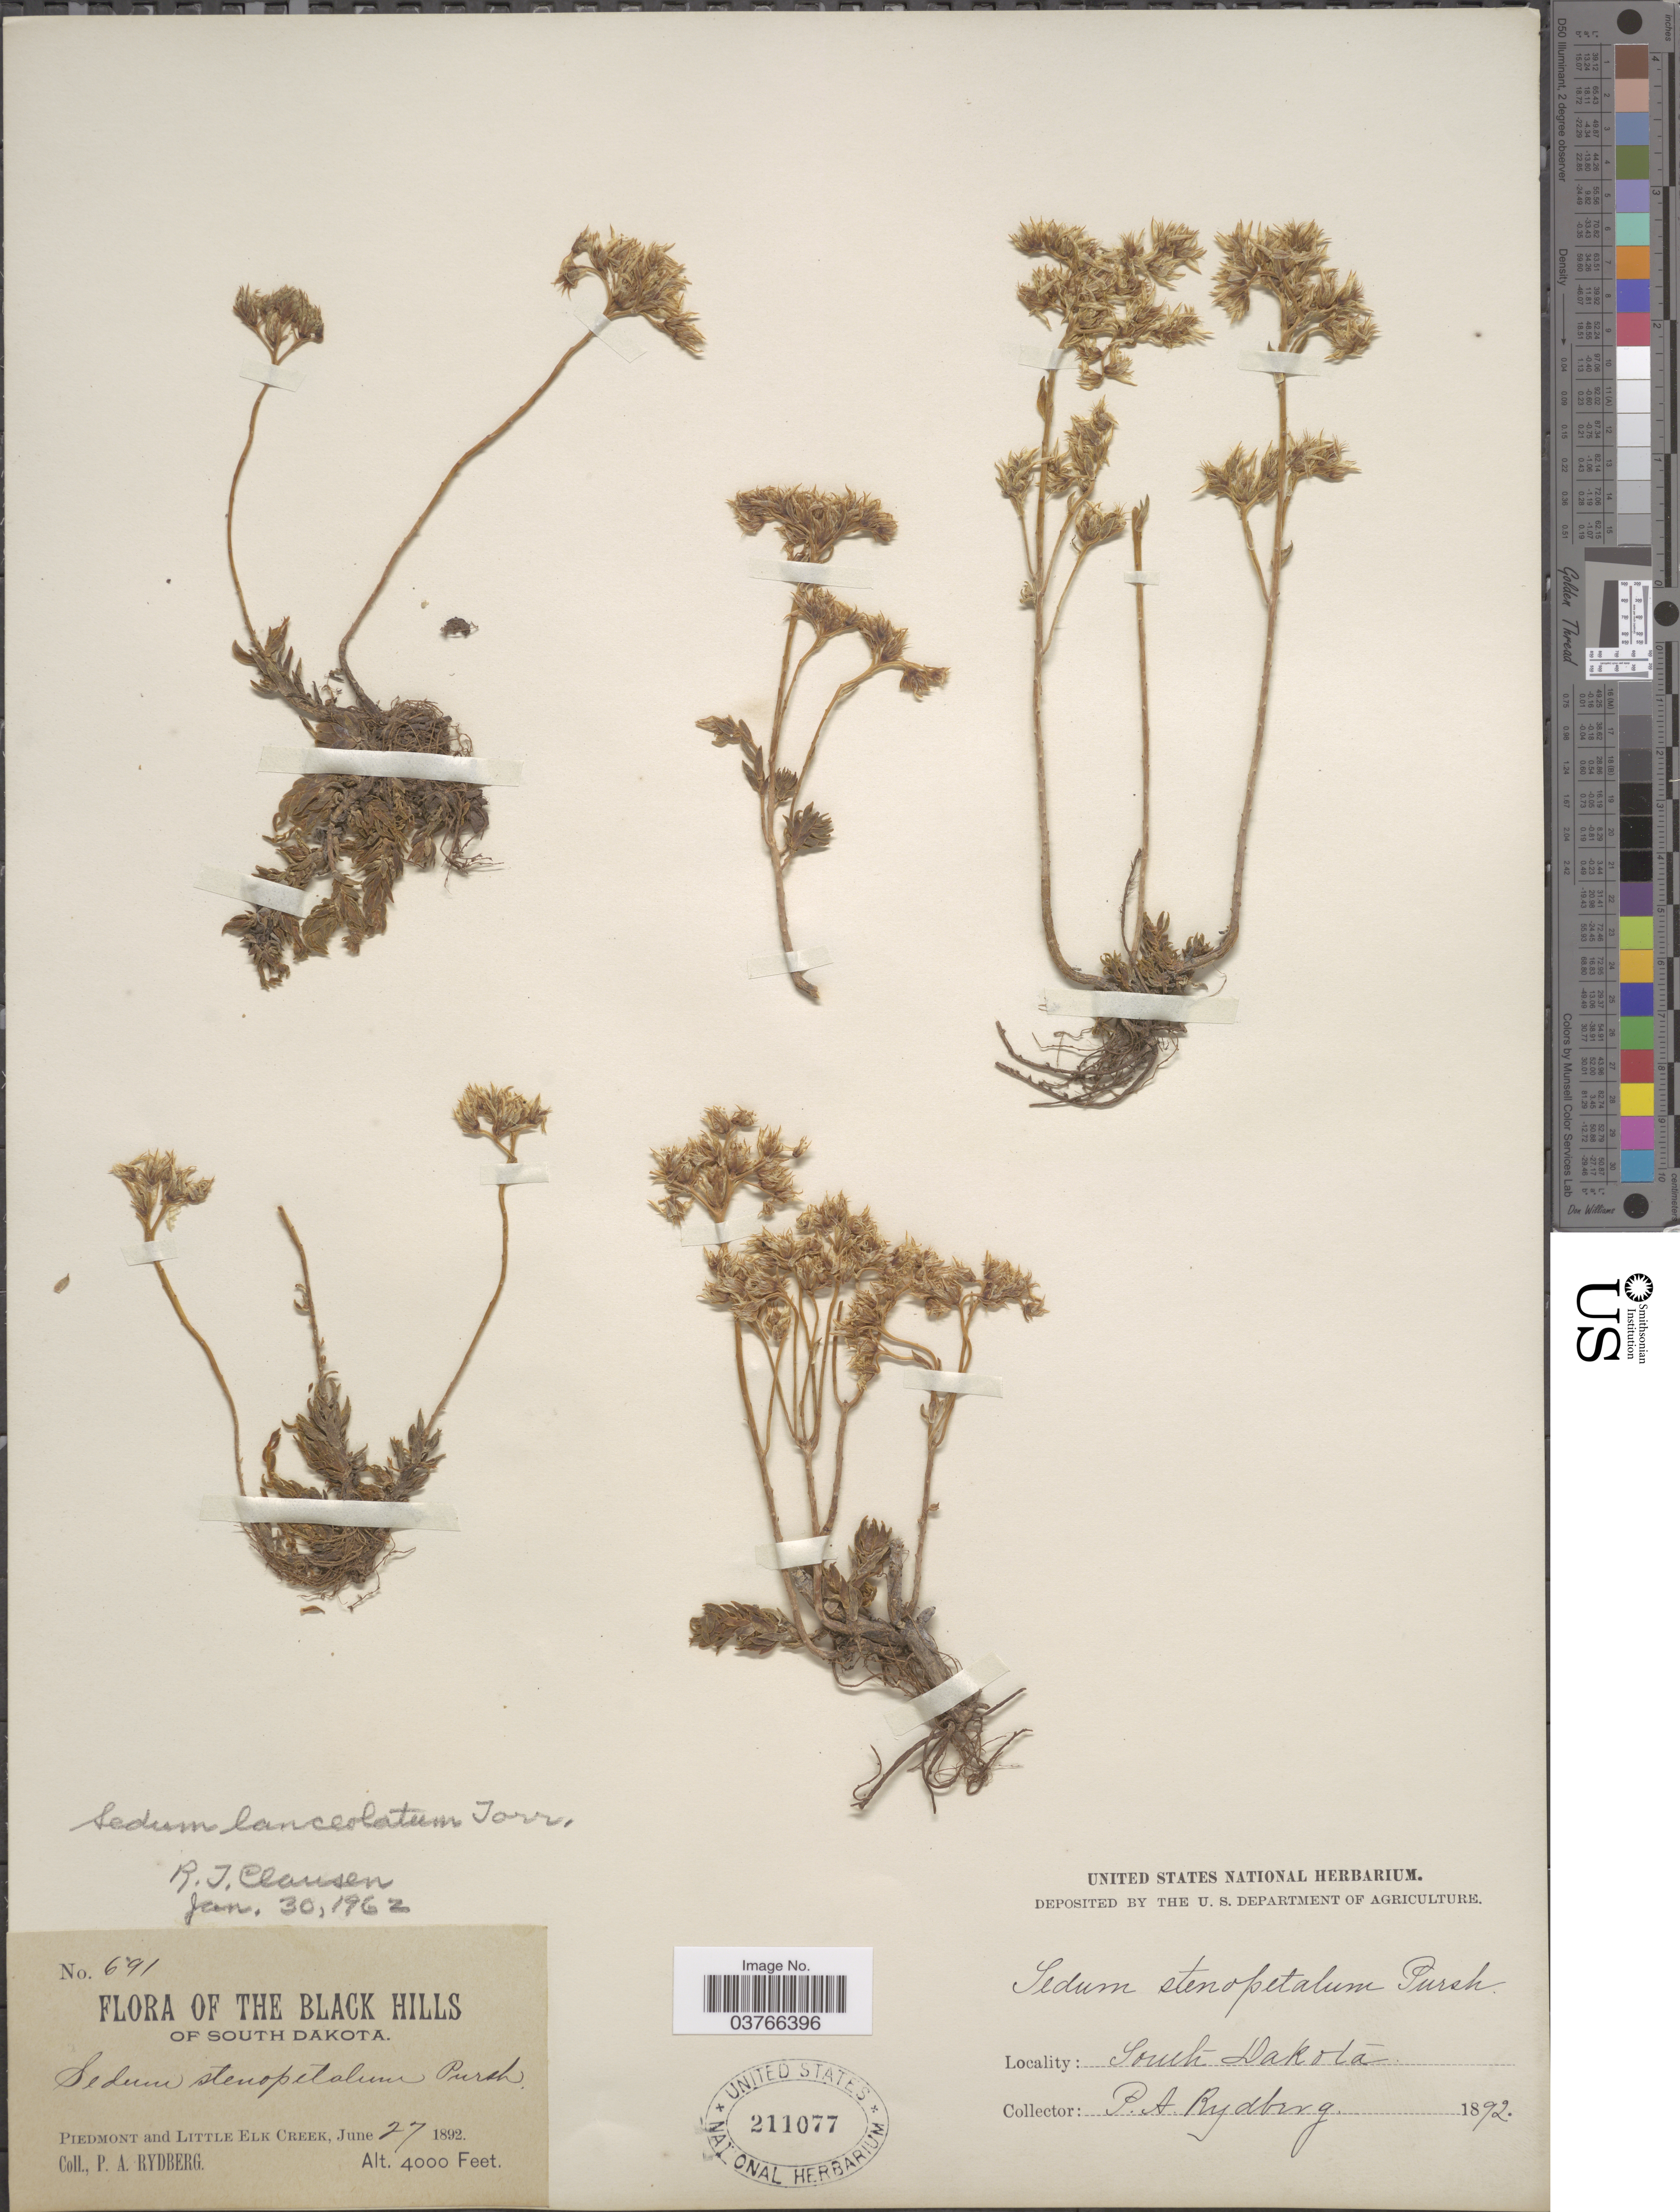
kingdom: Plantae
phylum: Tracheophyta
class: Magnoliopsida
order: Saxifragales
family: Crassulaceae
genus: Sedum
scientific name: Sedum lanceolatum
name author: Torr.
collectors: P. A. Rydberg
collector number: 691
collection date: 1892-06-27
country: United States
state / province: South Dakota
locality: The Black Hills of South Dakota. Piedmont and Little Elk Creek.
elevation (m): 1219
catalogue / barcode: US 211077